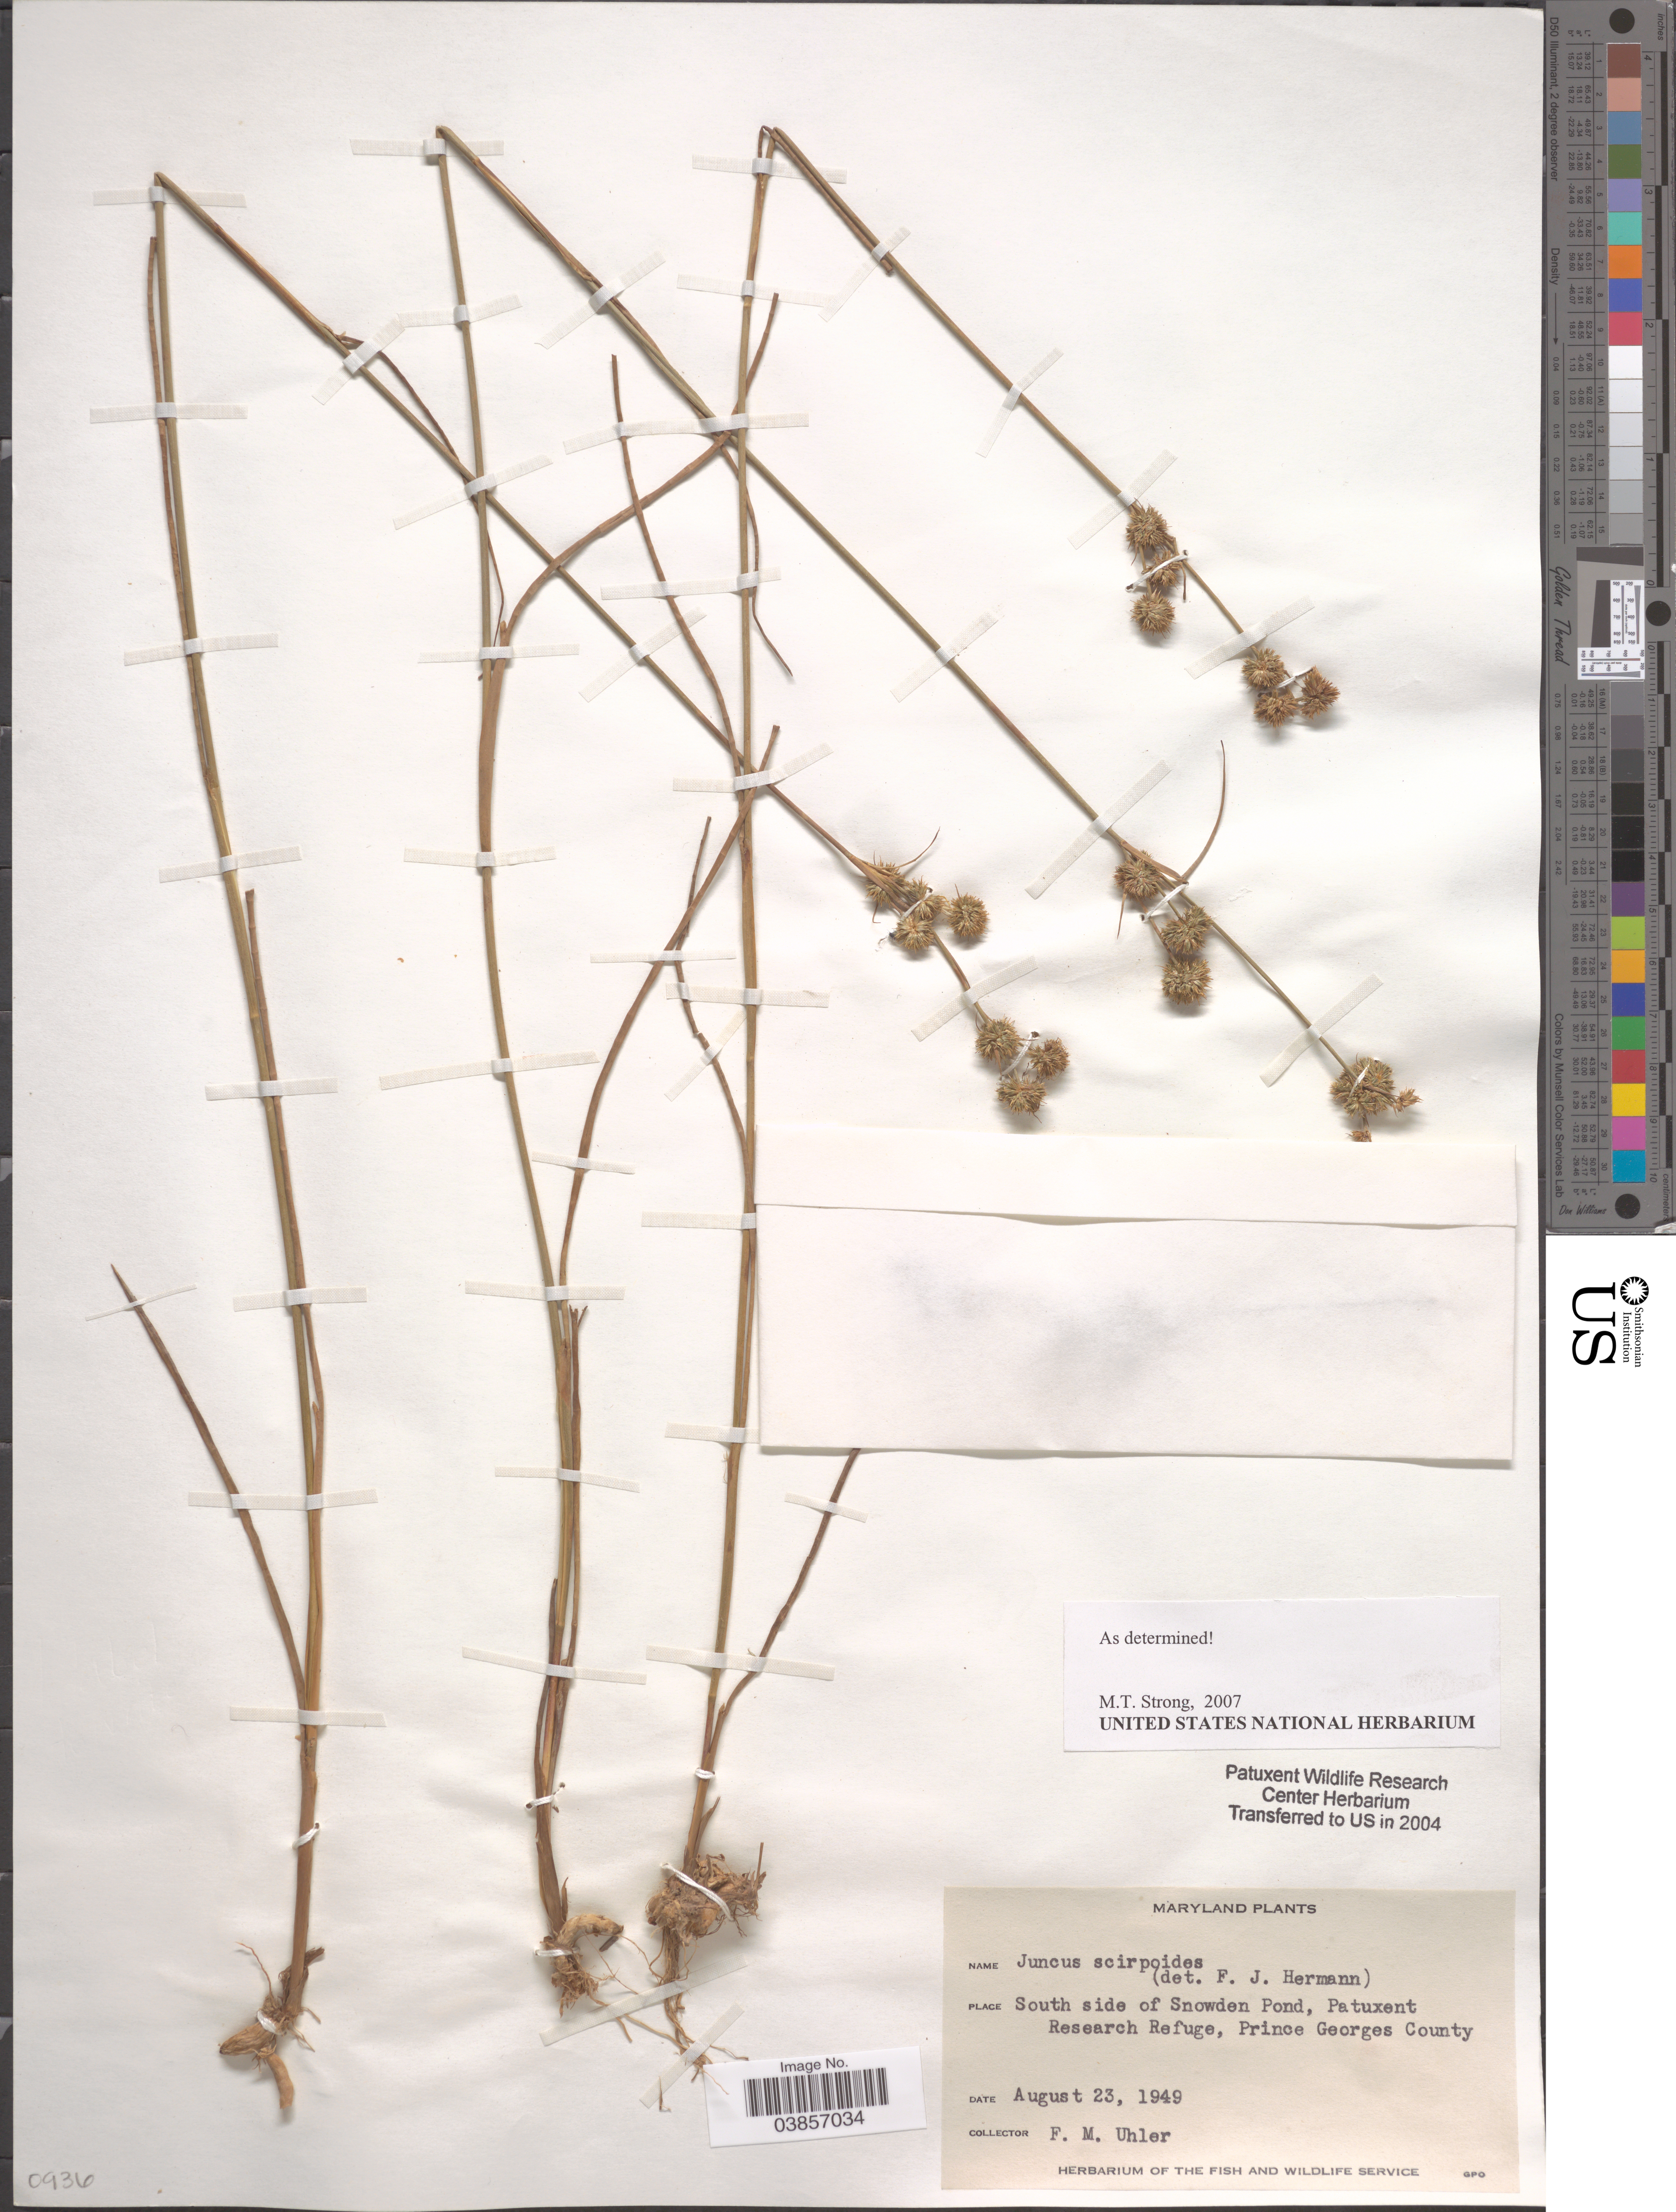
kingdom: Plantae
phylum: Tracheophyta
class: Liliopsida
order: Poales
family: Juncaceae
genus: Juncus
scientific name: Juncus scirpoides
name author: Lam.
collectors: F. M. Uhler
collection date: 1949-08-23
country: United States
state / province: Maryland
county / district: Prince George's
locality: South side of Snowden Pond, Patuxent Research Refuge, Prince Georges County.